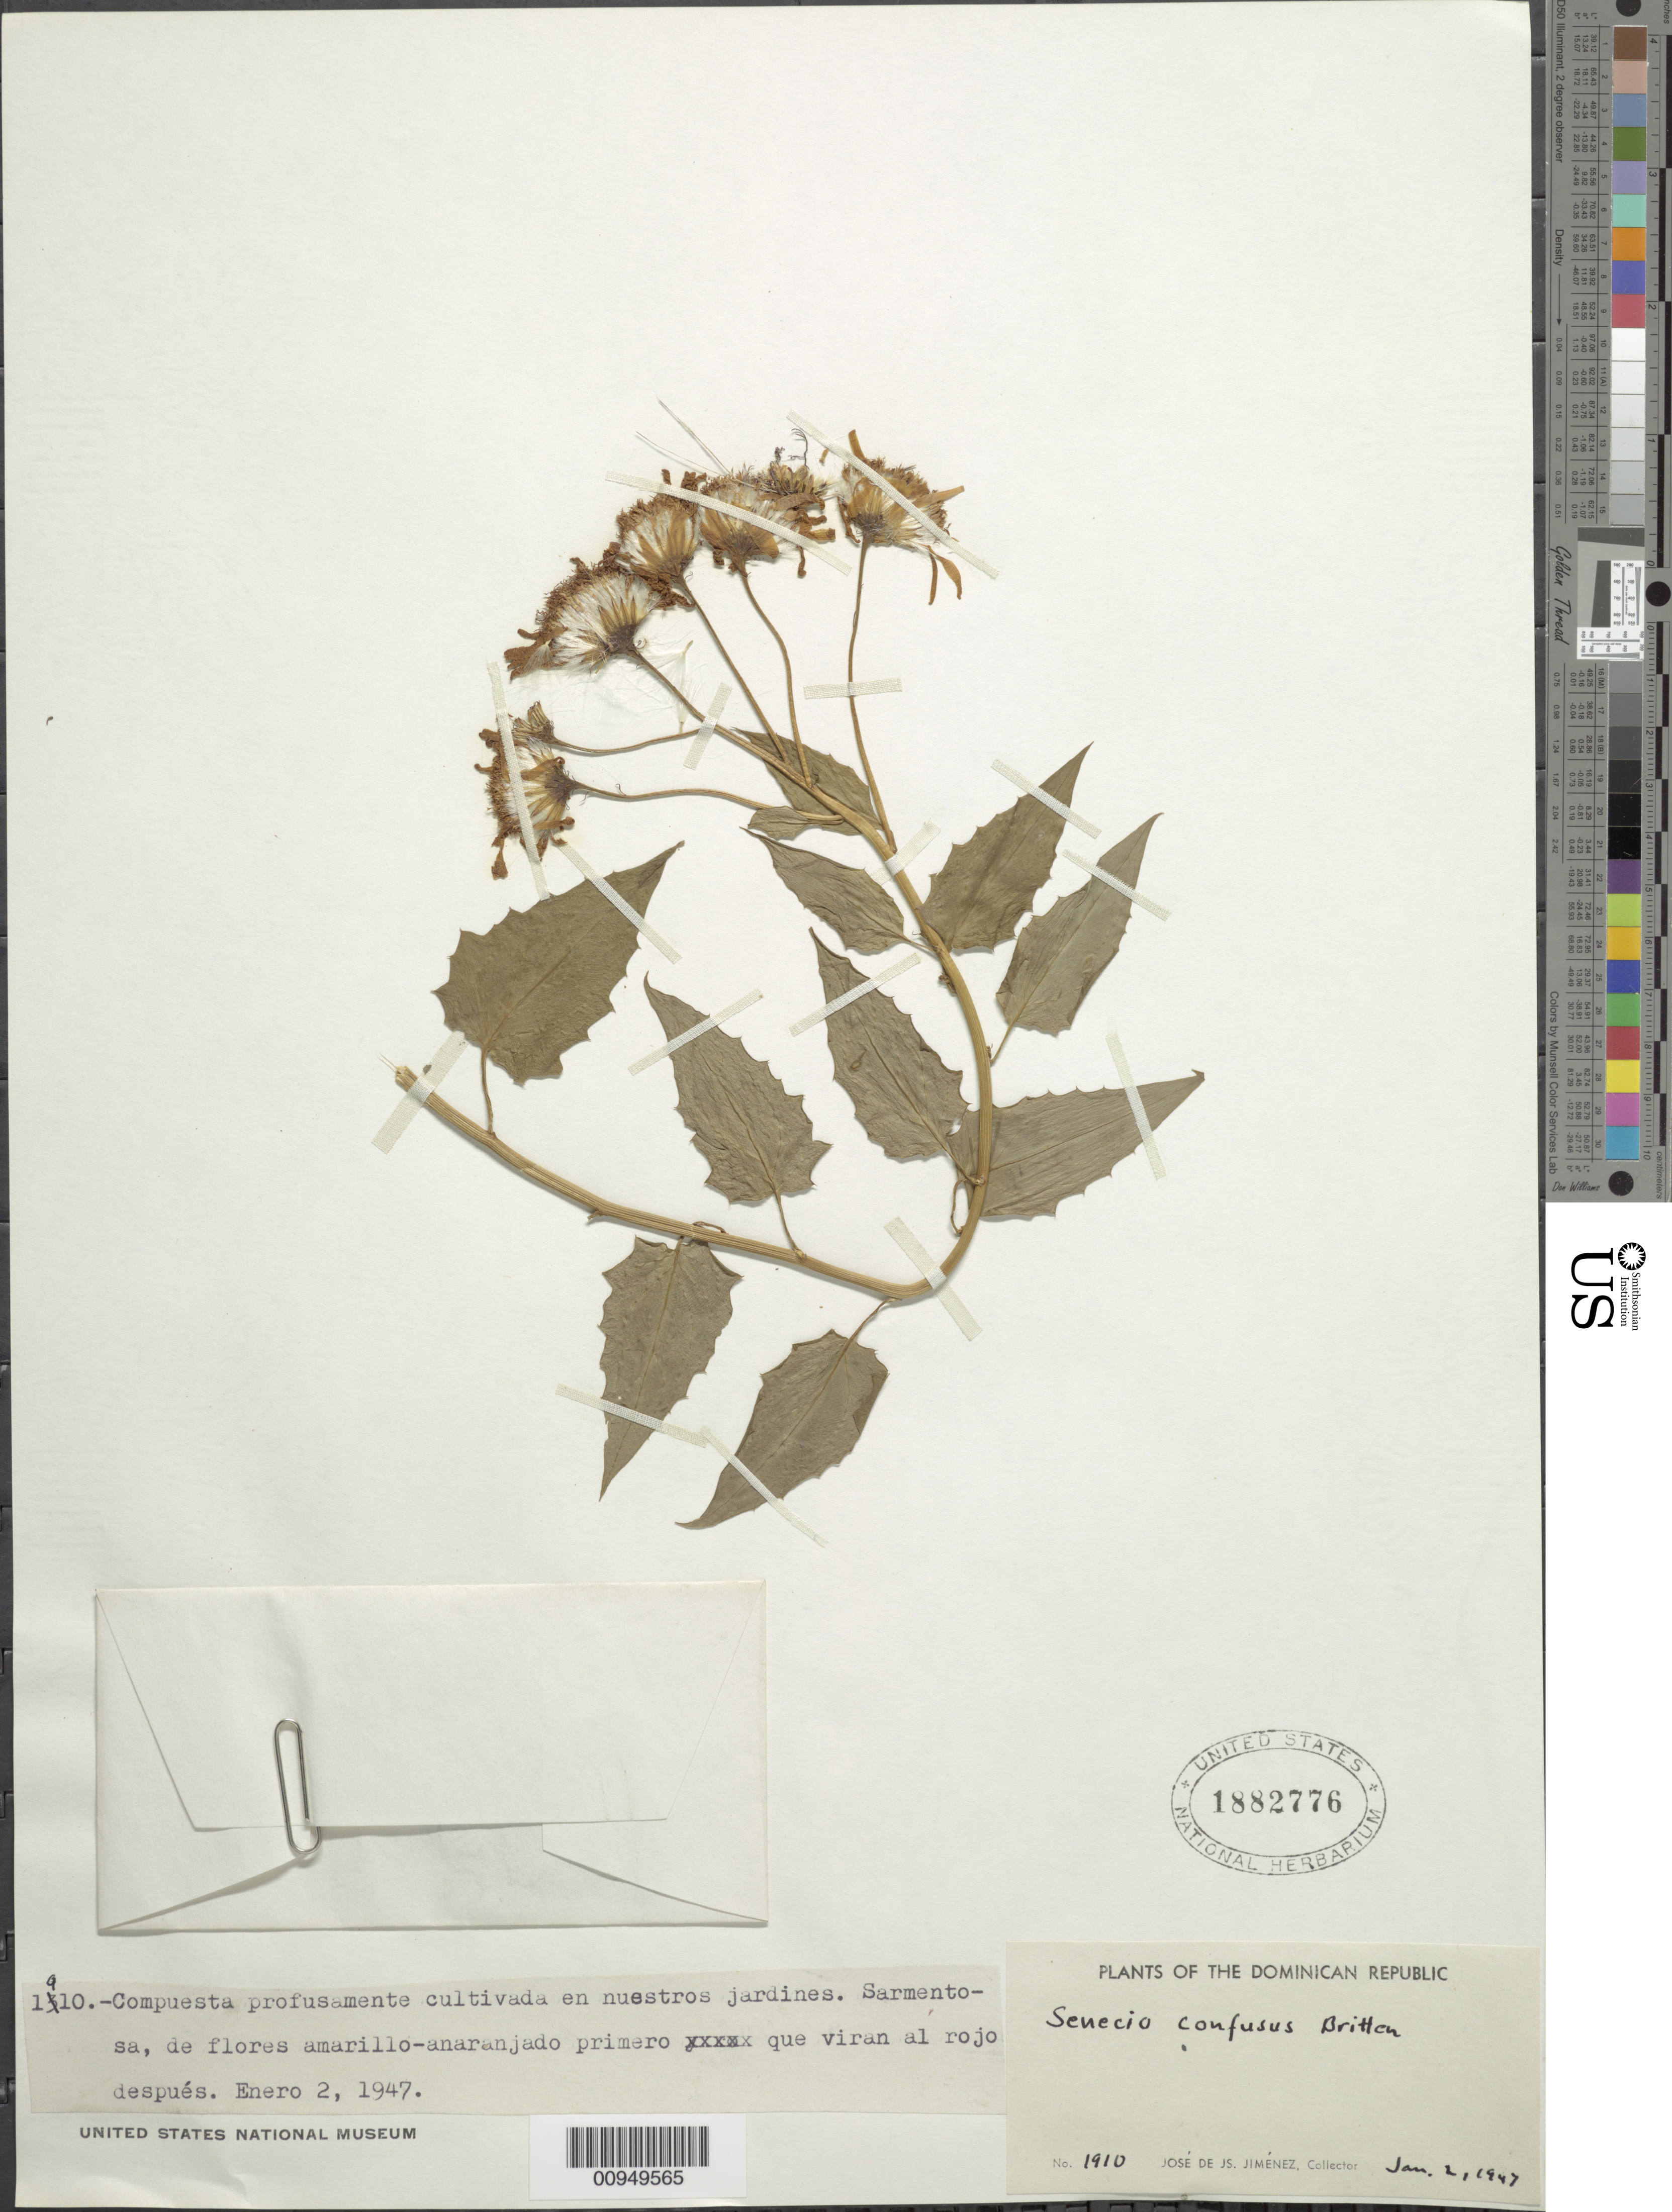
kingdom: Plantae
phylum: Tracheophyta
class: Magnoliopsida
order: Asterales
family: Asteraceae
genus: Pseudogynoxys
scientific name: Pseudogynoxys chenopodioides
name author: (Kunth) Cabrera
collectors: J. J. Jiménez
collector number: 1910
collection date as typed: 02 Jan 1947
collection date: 1947-01-02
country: Dominican Republic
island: Hispaniola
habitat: Jardines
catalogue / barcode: US 1882776